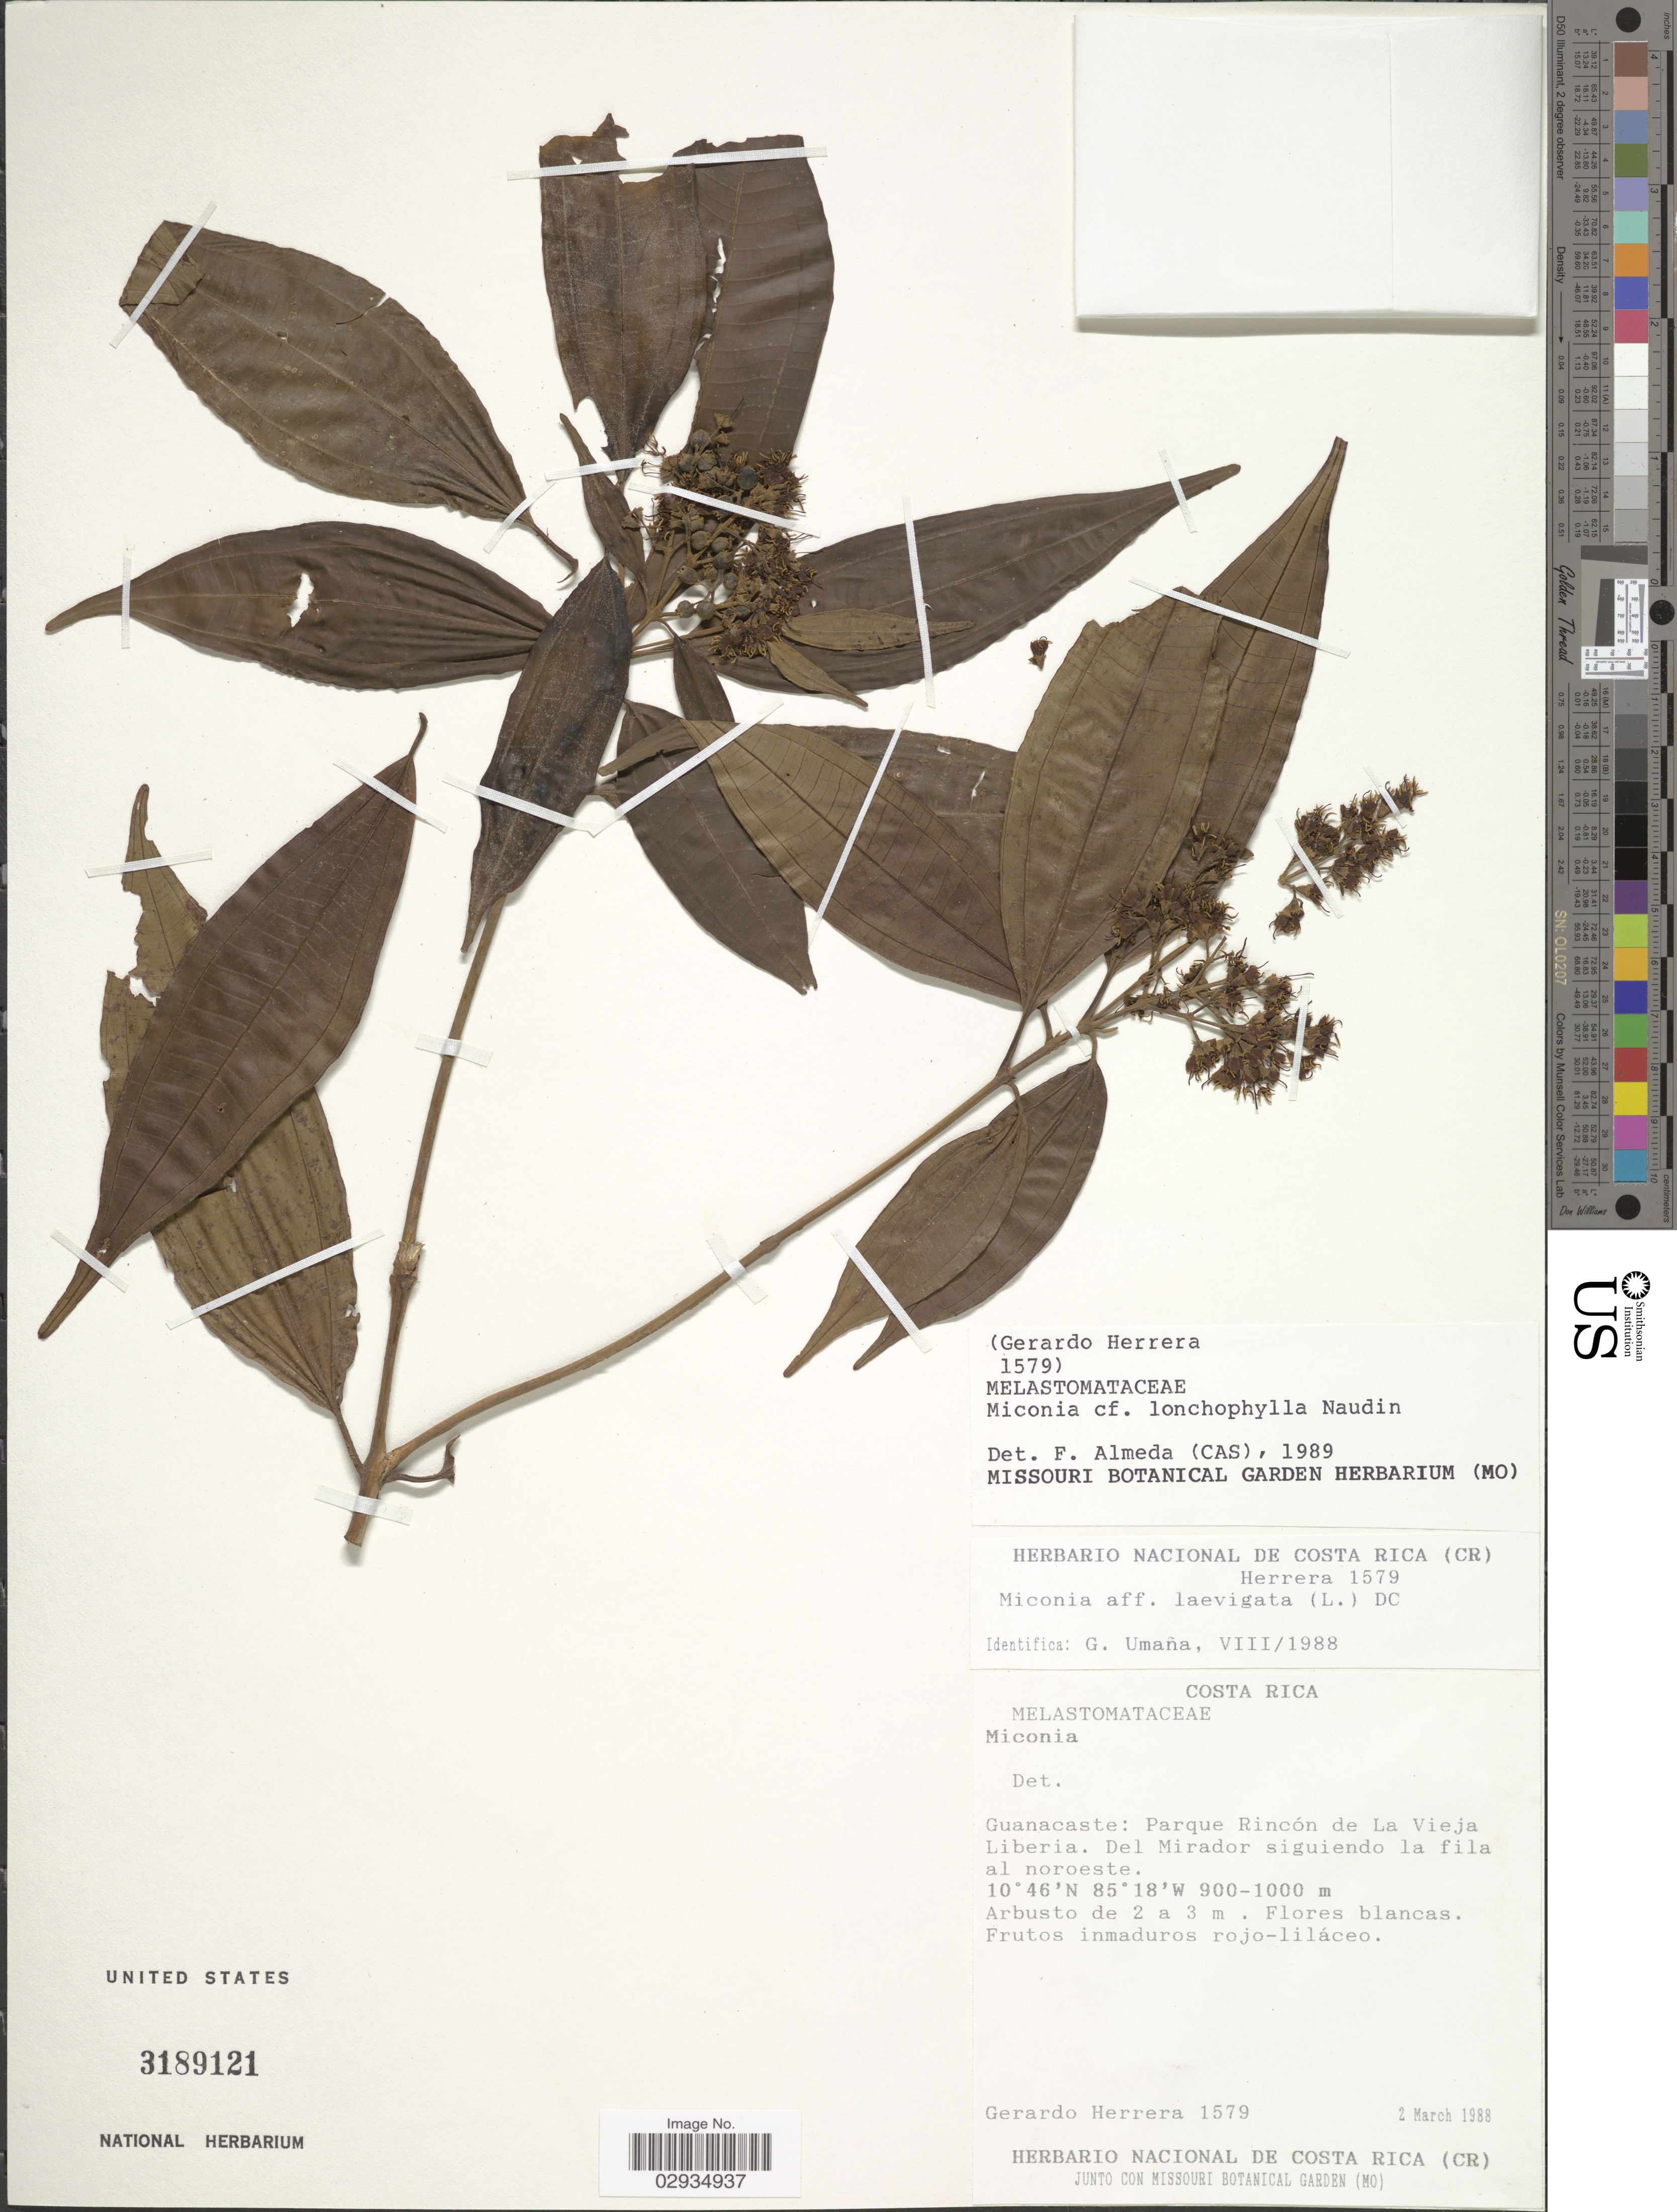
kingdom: Plantae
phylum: Tracheophyta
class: Magnoliopsida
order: Myrtales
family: Melastomataceae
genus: Miconia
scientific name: Miconia lonchophylla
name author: Naudin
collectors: G. Herrera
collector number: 1579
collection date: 1988-03-02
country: Costa Rica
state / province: Guanacaste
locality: Parque Rincón de La Vieja Liberia. Del Mirador siguiendo la fila al noroeste.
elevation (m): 900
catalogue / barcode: US 3189121